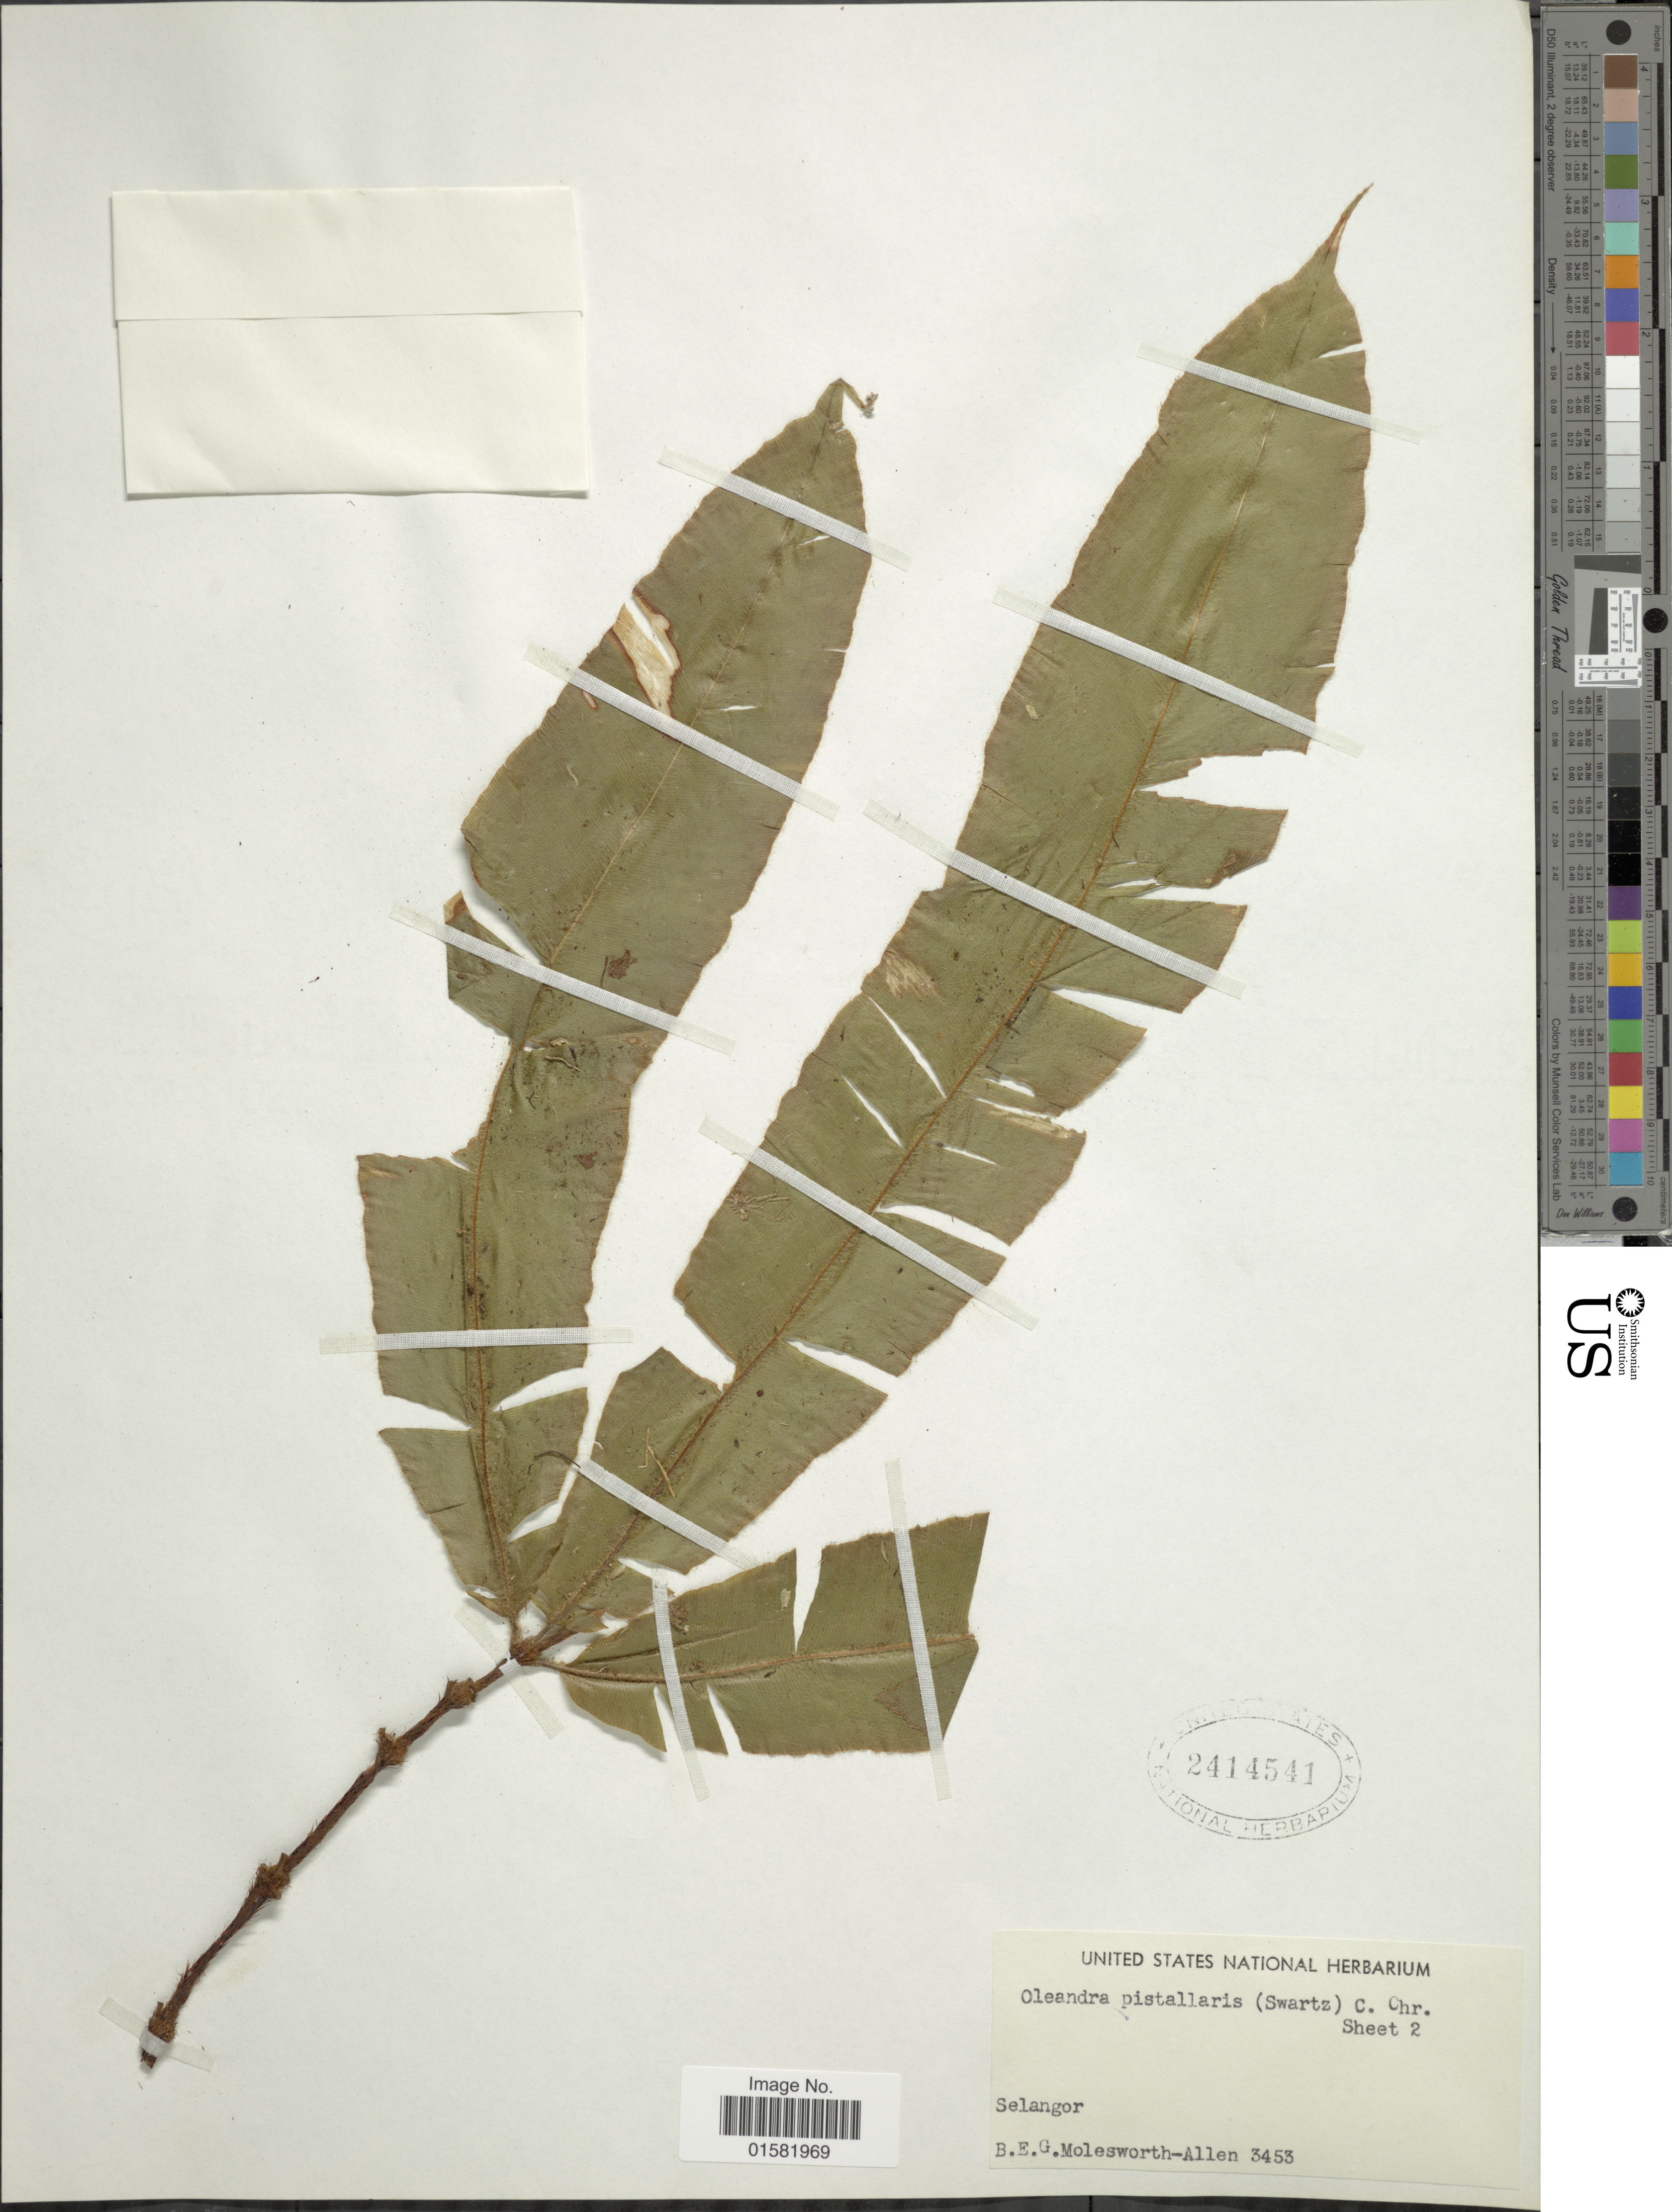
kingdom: Plantae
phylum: Tracheophyta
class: Polypodiopsida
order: Polypodiales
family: Oleandraceae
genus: Oleandra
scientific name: Oleandra pistillaris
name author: (Sw.) C. Chr.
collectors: B. E. G. Molesworth-Allen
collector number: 3453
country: Malaysia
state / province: Selangor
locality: Selangor.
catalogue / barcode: US 2414541